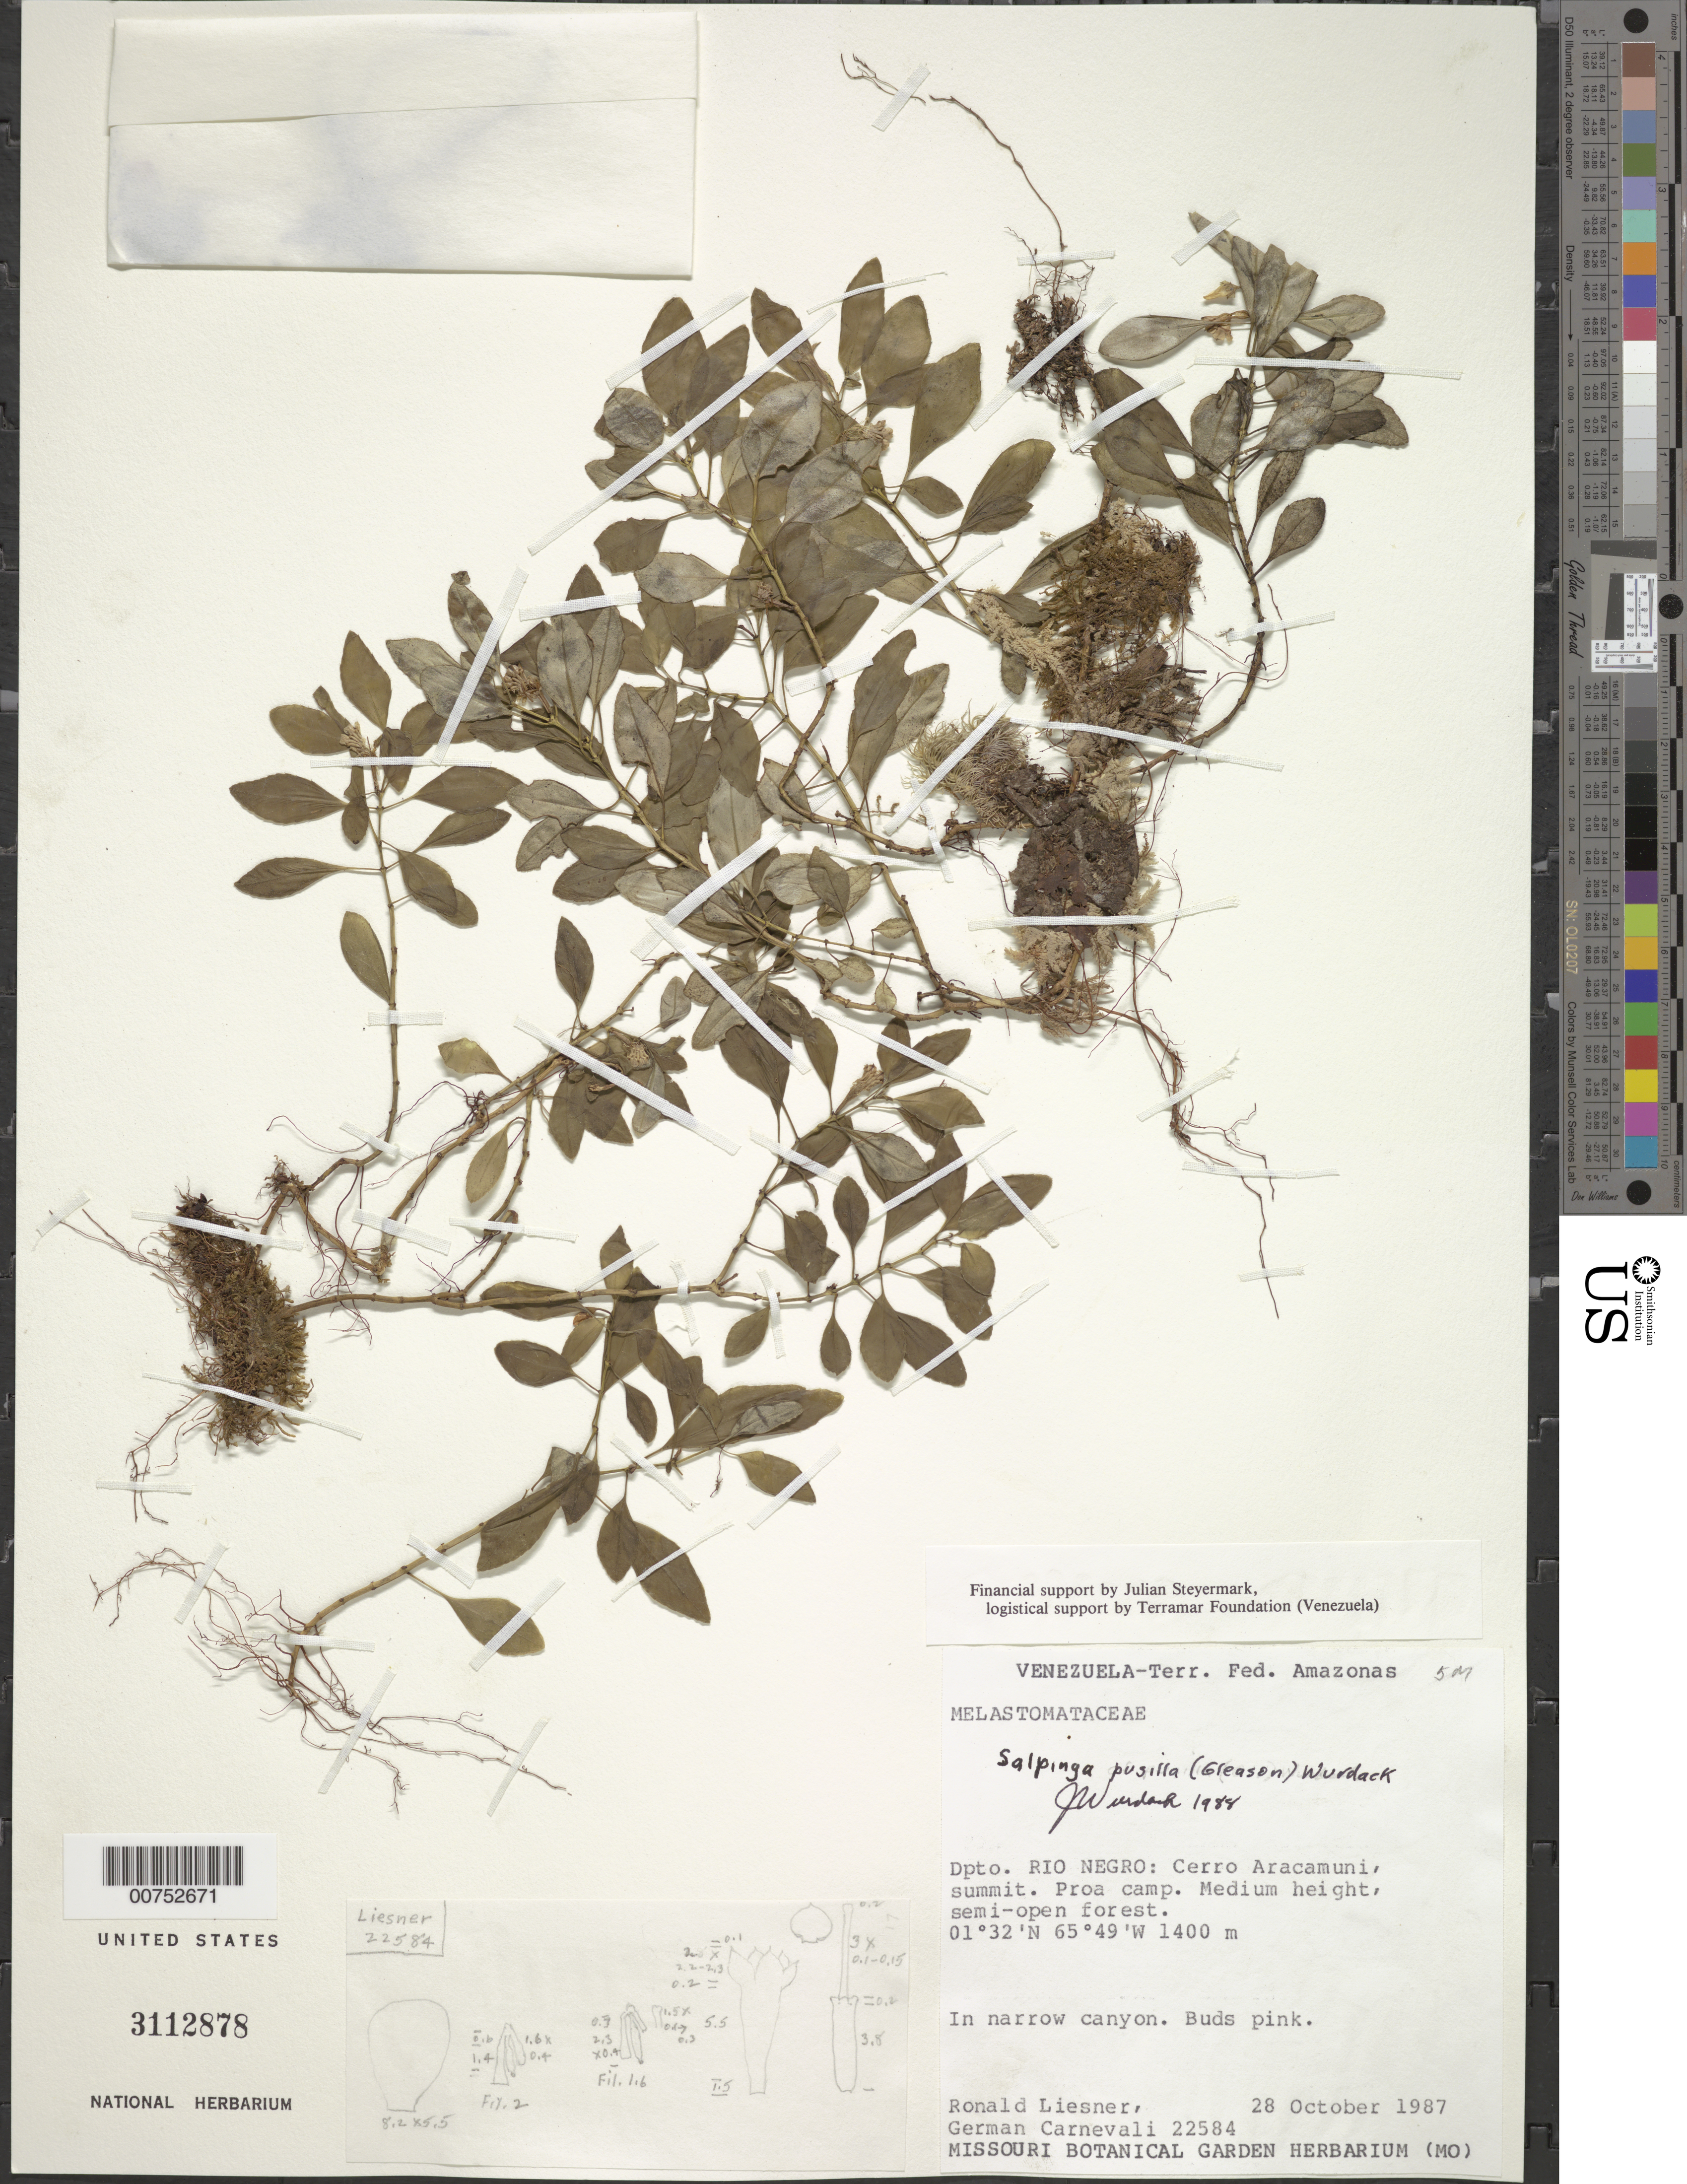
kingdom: Plantae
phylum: Tracheophyta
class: Magnoliopsida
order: Myrtales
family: Melastomataceae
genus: Salpinga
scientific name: Salpinga pusilla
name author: Wurdack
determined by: Wurdack, John J., (US), US (UNITED STATES)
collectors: R. L. Liesner & G. Carnevali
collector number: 22584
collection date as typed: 28-Oct-87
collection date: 1987-10-28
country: Venezuela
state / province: Amazonas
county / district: Río Negro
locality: Cerro Aracamuni, summit; Proa camp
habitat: Medium height, semi-open forest; in narrow canyon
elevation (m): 1400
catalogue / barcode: US 3112878